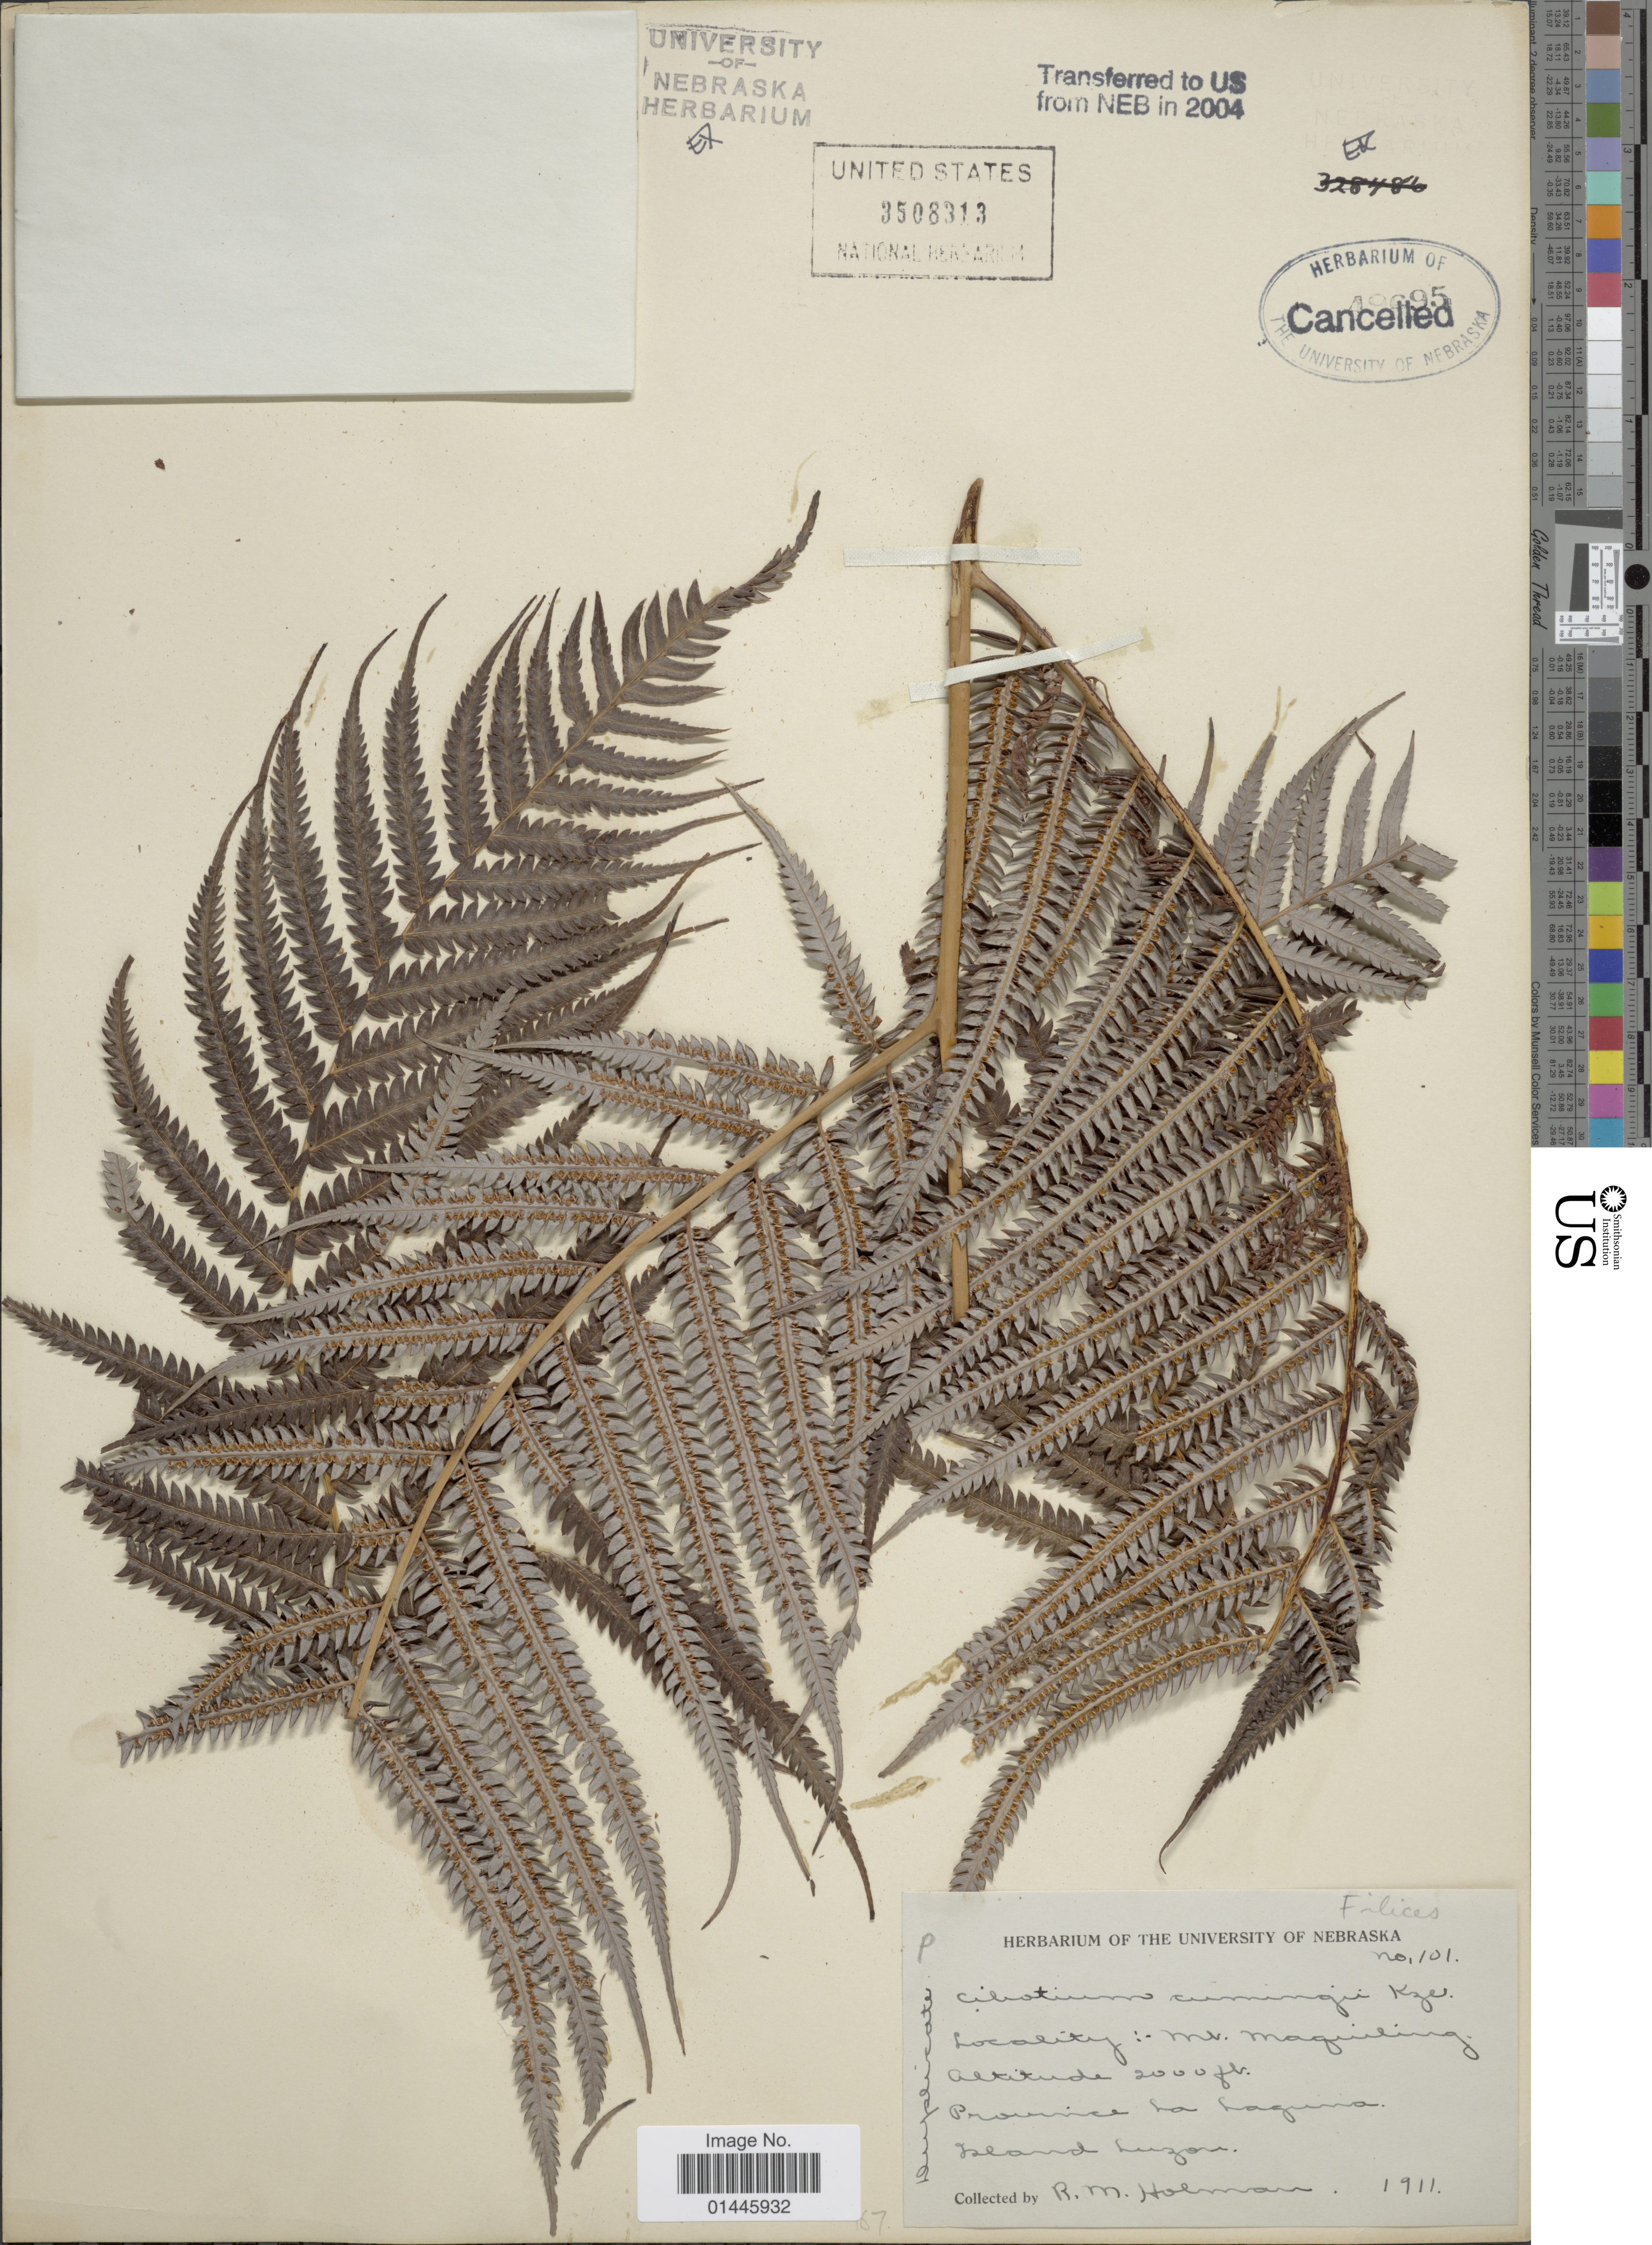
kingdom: Plantae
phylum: Tracheophyta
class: Polypodiopsida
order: Cyatheales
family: Cibotiaceae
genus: Cibotium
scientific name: Cibotium cumingii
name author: Kunze ex Christ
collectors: R. Holman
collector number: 101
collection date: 1911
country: Philippines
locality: Island Luzon, Province La Laguna.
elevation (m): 610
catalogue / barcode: US 3508313